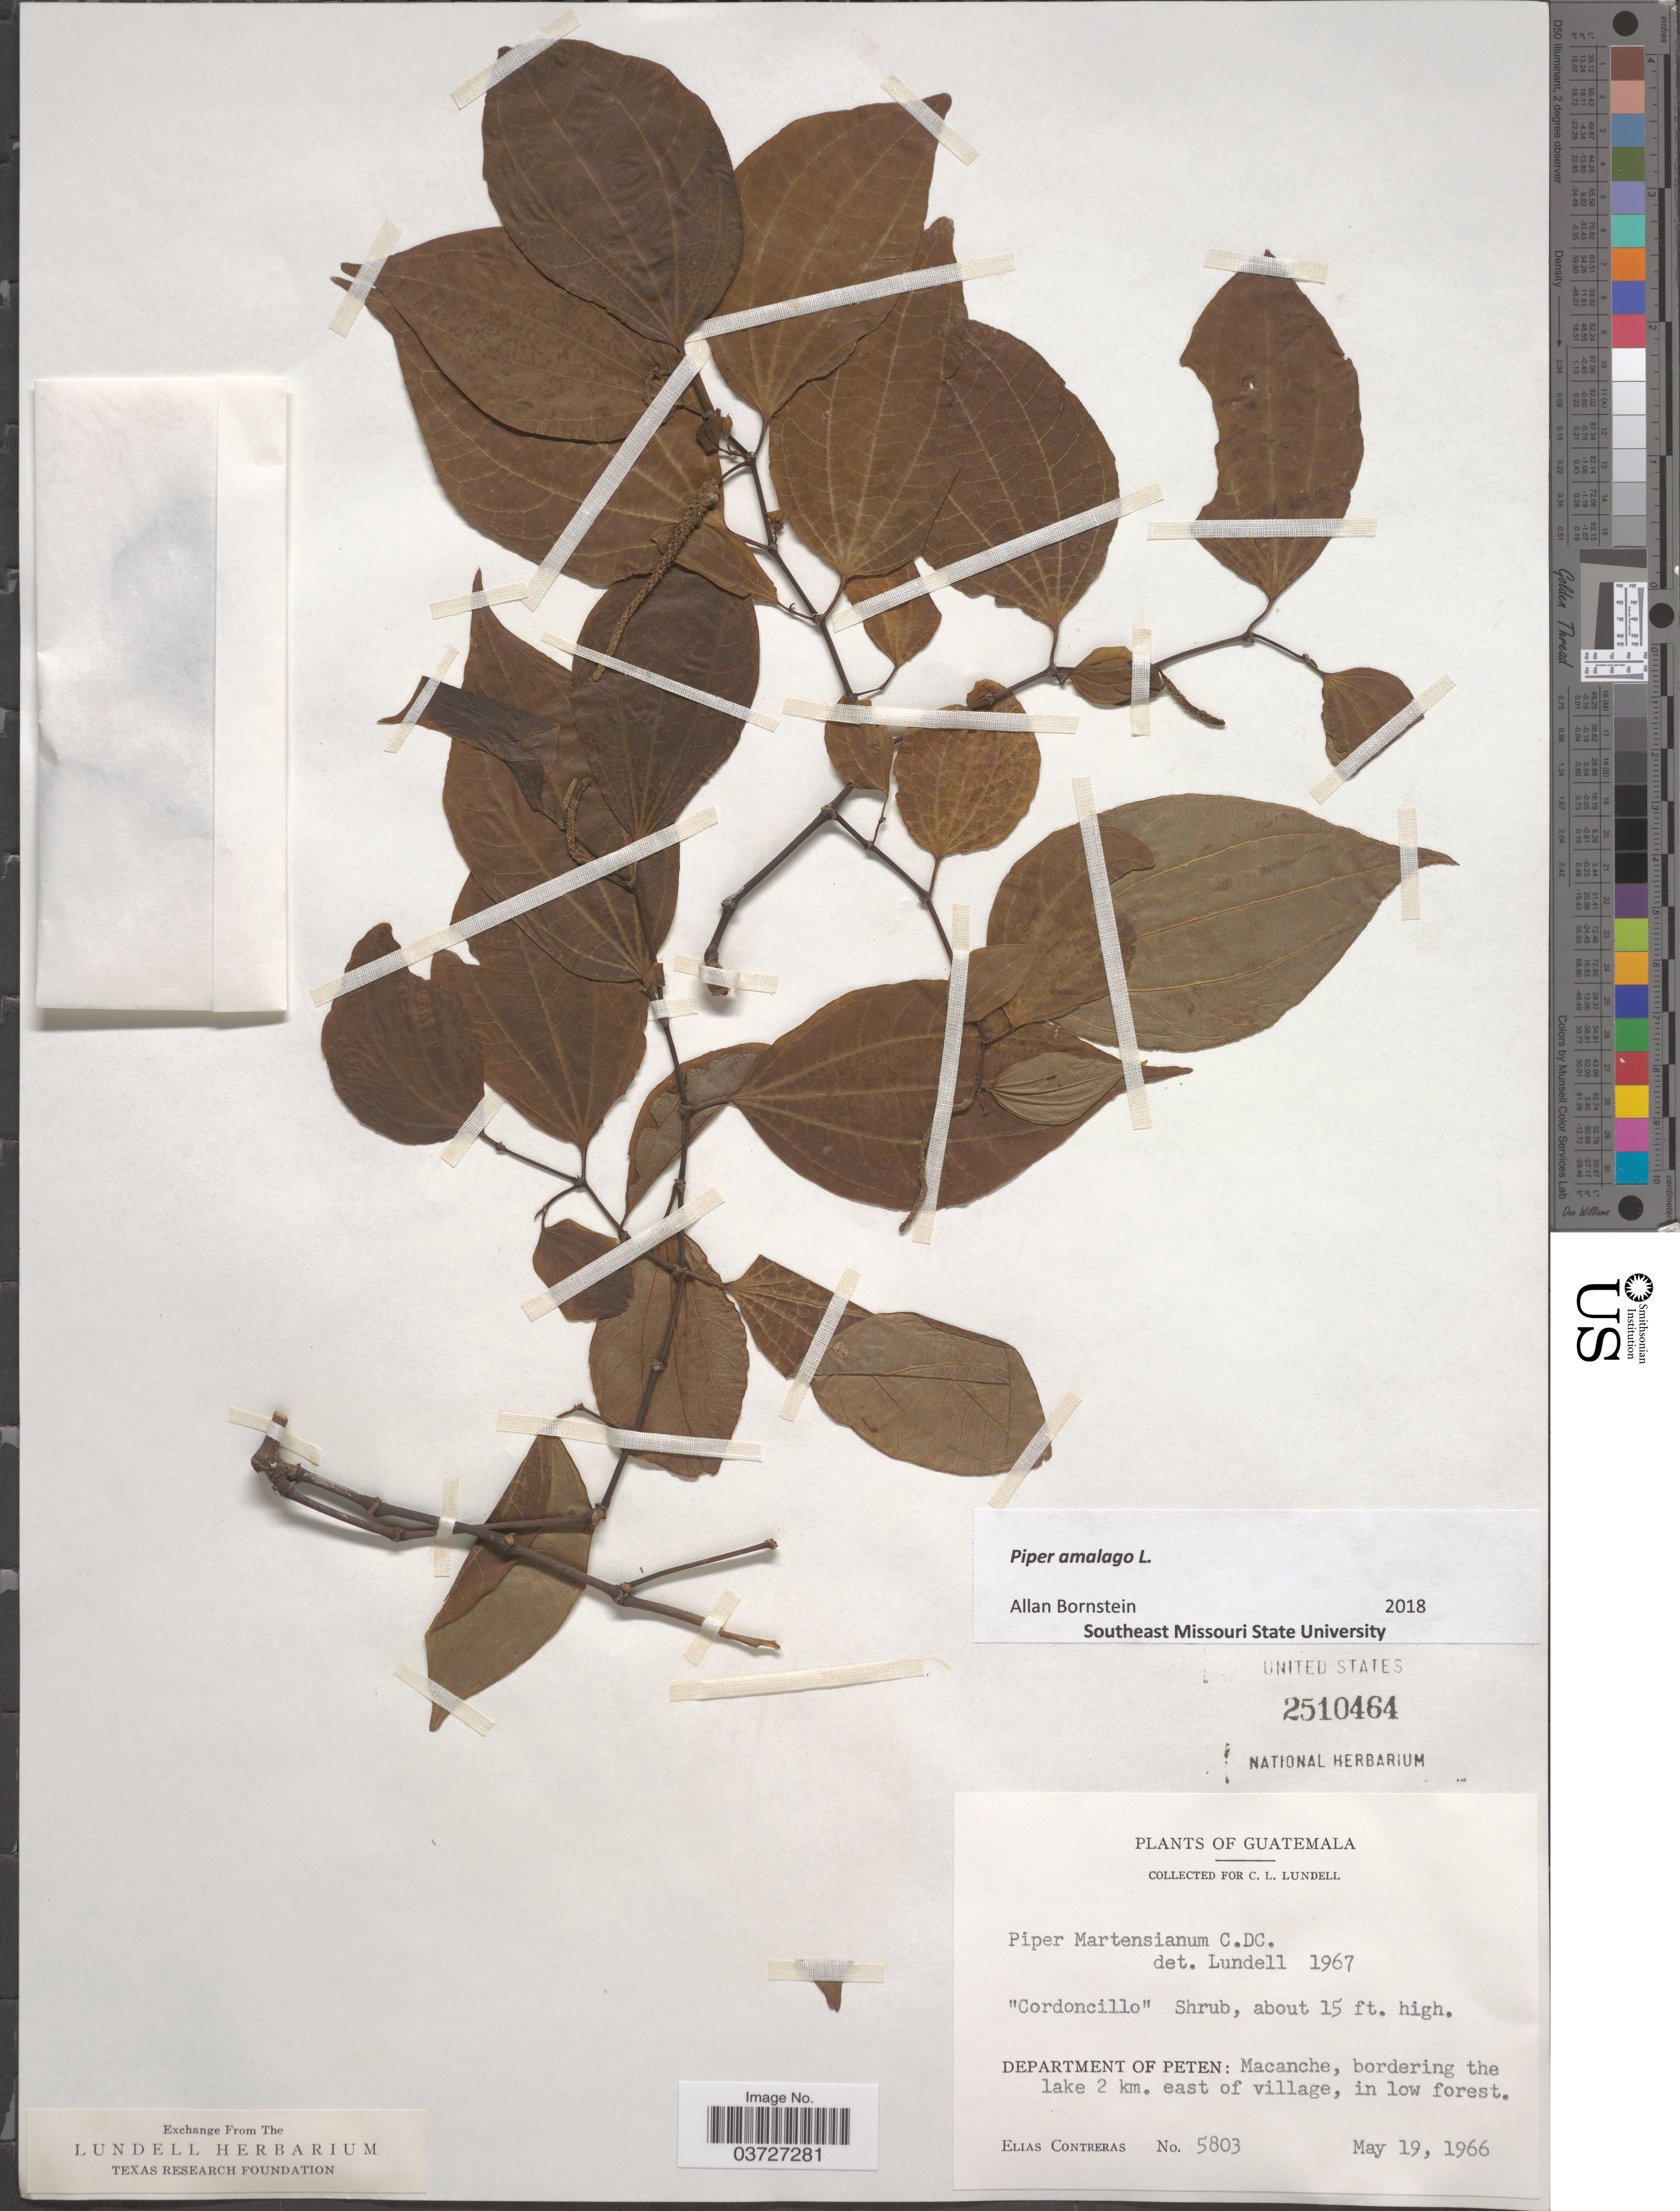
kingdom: Plantae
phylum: Tracheophyta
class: Magnoliopsida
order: Piperales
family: Piperaceae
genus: Piper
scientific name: Piper amalago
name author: L.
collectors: E. Contreras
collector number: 5803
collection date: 1966-05-19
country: Guatemala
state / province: El Peten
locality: Department of Peten: Macanche, bordering the lake 2 km. east of village, in low forest.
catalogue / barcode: US 2510464